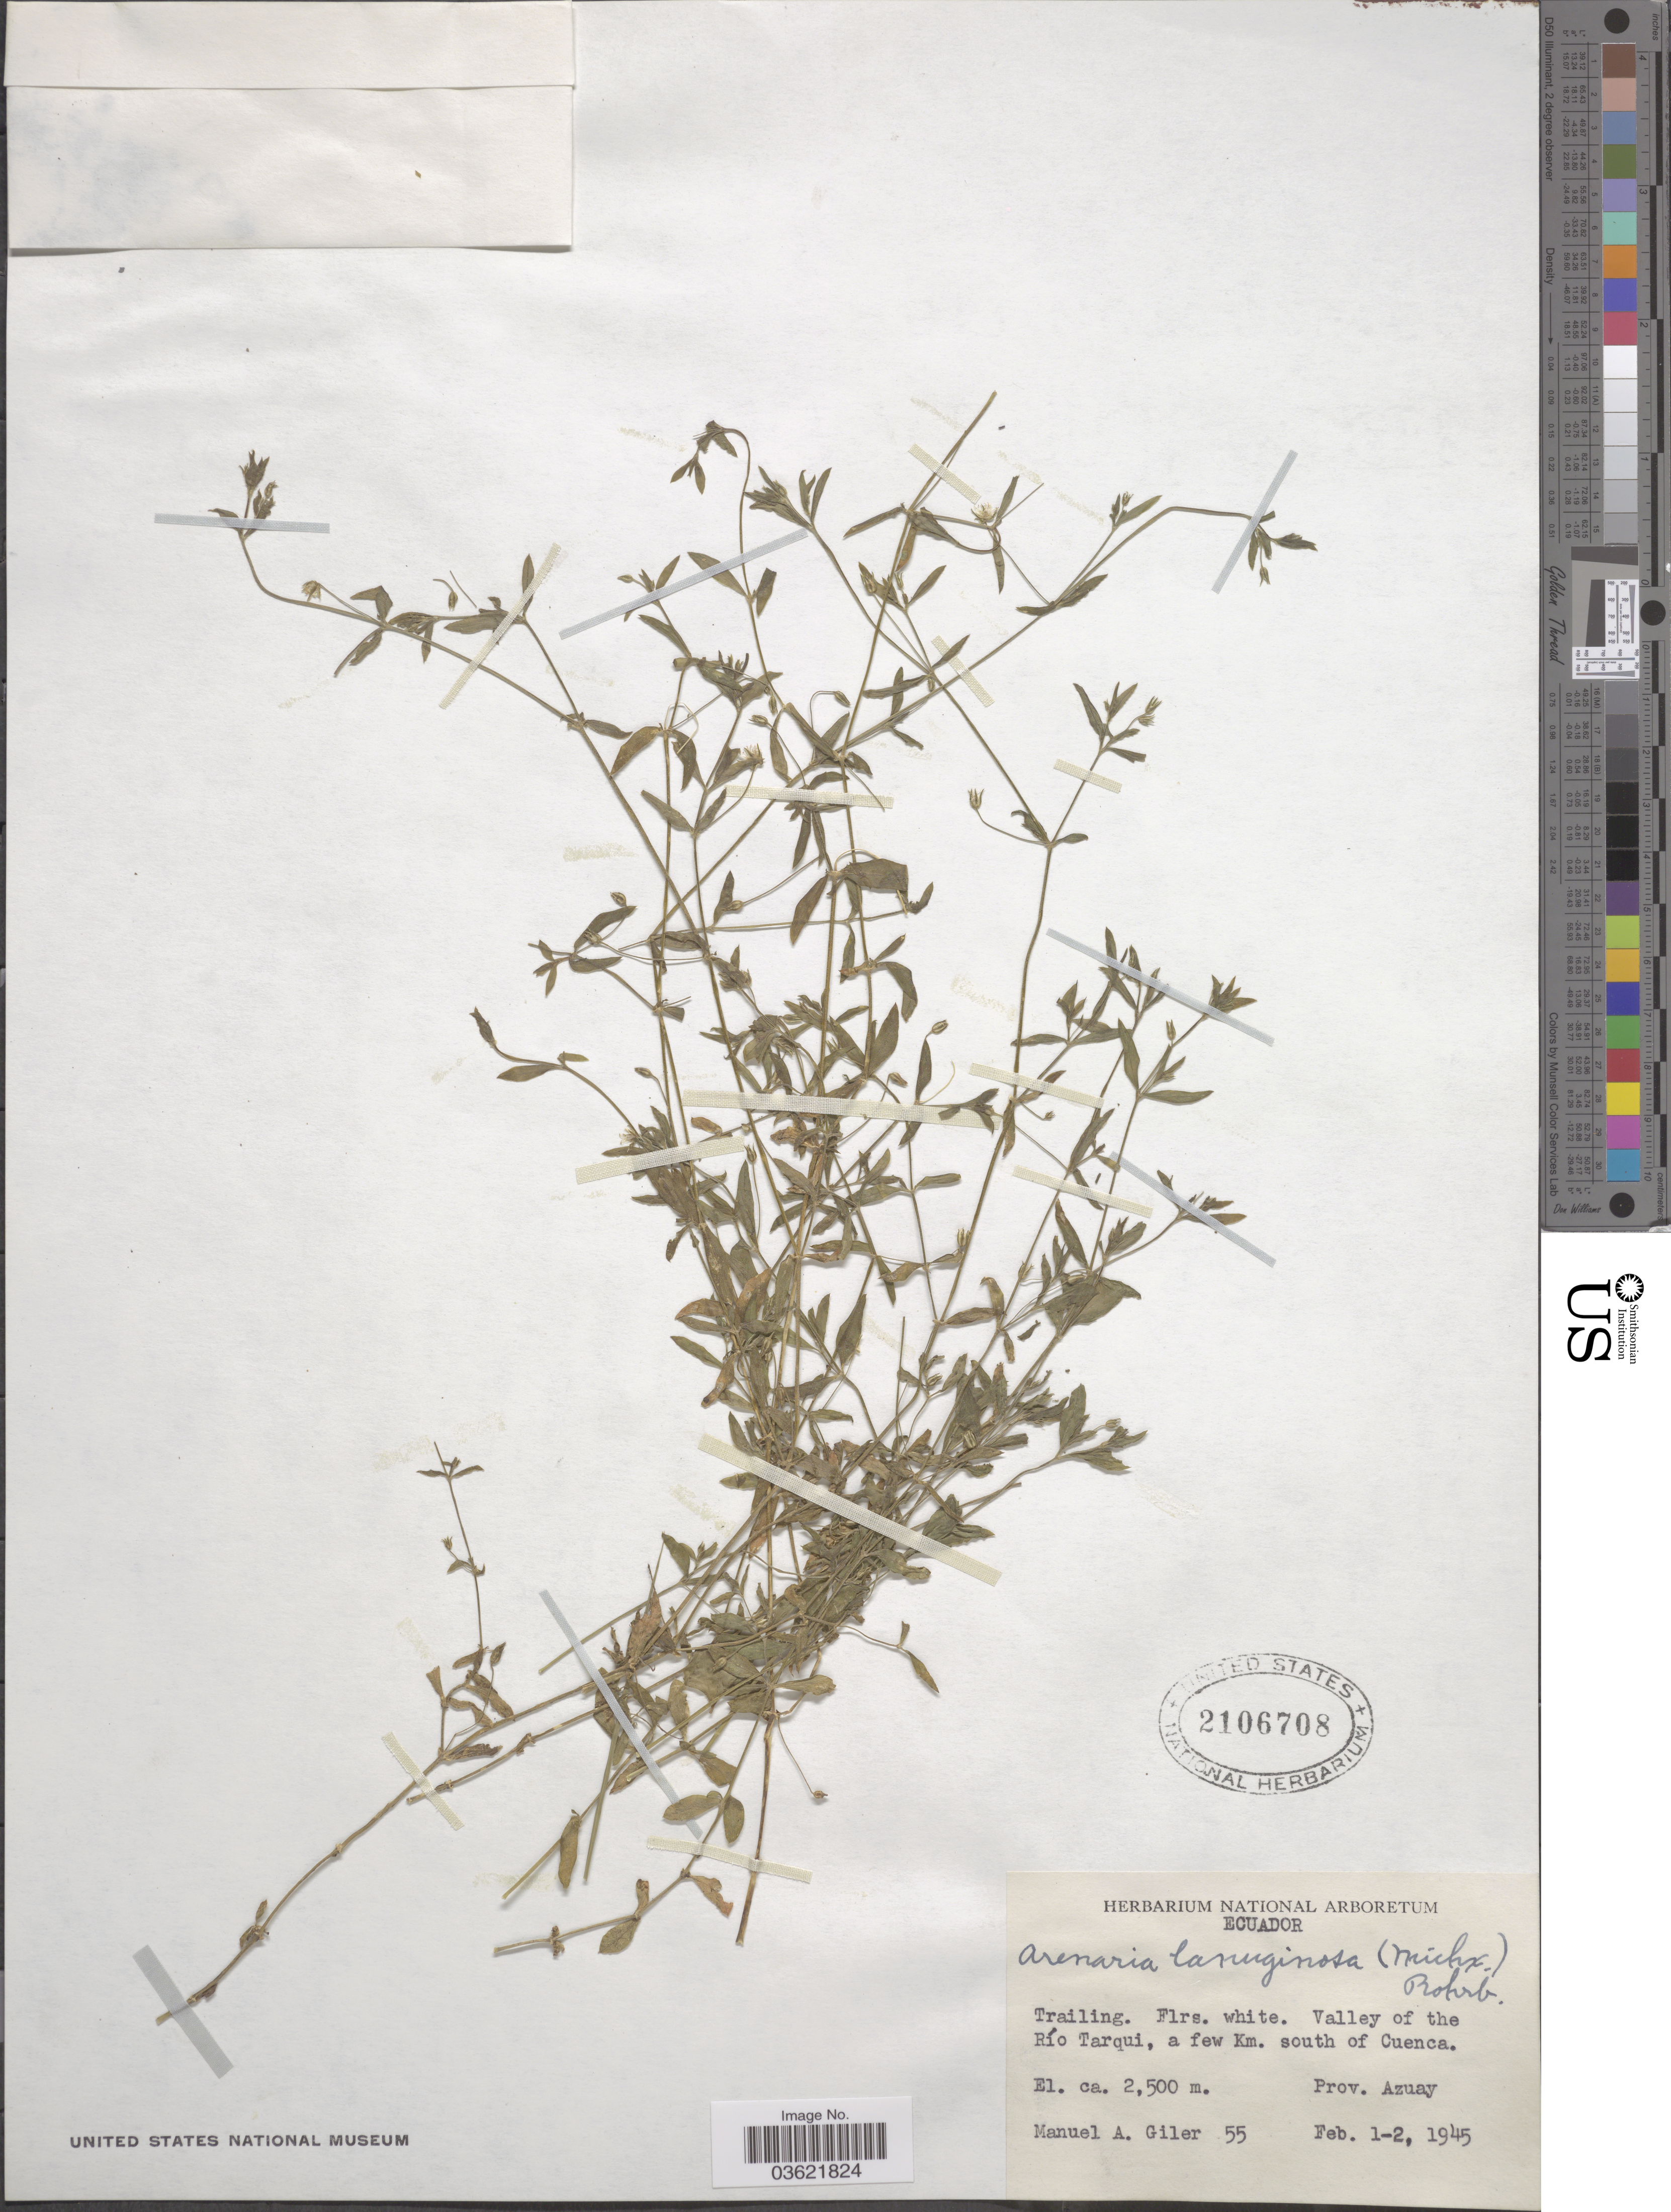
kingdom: Plantae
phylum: Tracheophyta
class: Magnoliopsida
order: Caryophyllales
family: Caryophyllaceae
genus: Arenaria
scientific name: Arenaria lanuginosa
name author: (Michx.) Rohrb.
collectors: M. Gíler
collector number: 55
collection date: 1945-02-01/1945-02-02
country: Ecuador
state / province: Azuay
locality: Trailing. Valley of the Río Tarqui, a few Km. south of Cuenca.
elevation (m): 2500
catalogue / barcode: US 2106708